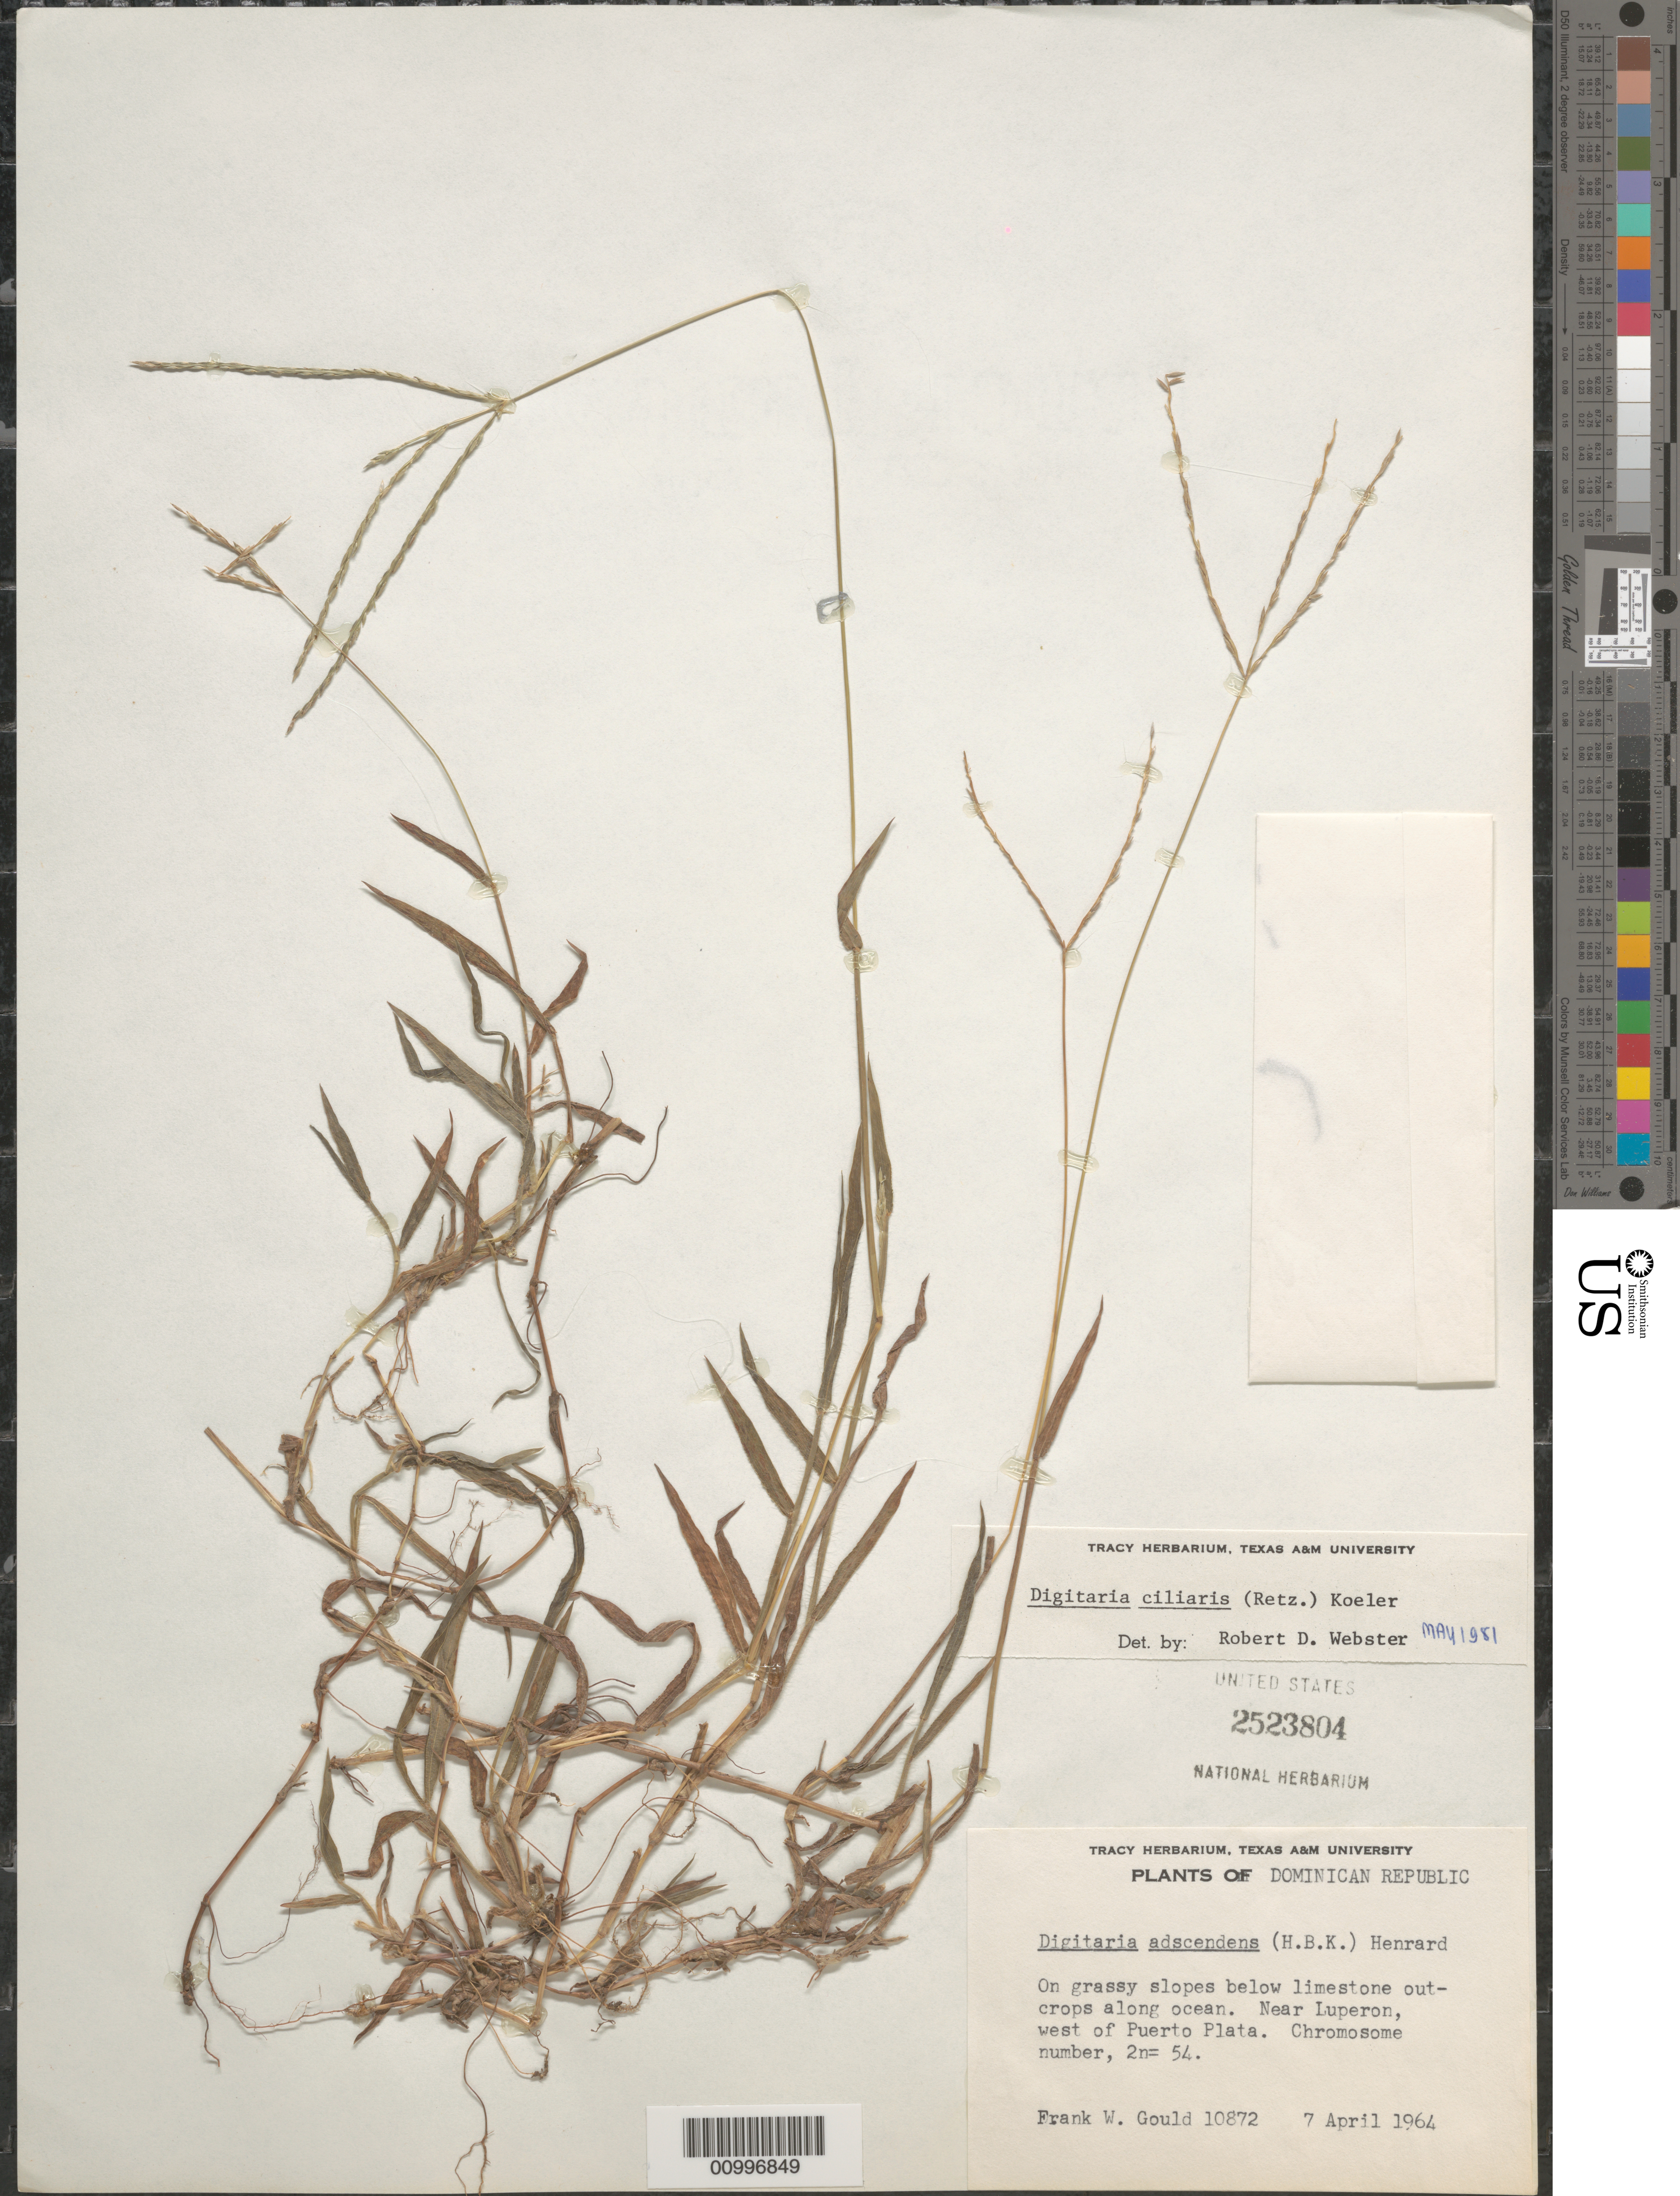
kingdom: Plantae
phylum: Tracheophyta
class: Liliopsida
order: Poales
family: Poaceae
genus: Digitaria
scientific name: Digitaria ciliaris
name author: (Retz.) Koeler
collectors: F. W. Gould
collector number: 10872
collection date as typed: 07 Apr 1964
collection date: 1964-04-07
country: Dominican Republic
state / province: Distrito Nacional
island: Hispaniola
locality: Near Luperon, west of Puerto Plata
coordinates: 0 N, 0 E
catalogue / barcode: US 2523804